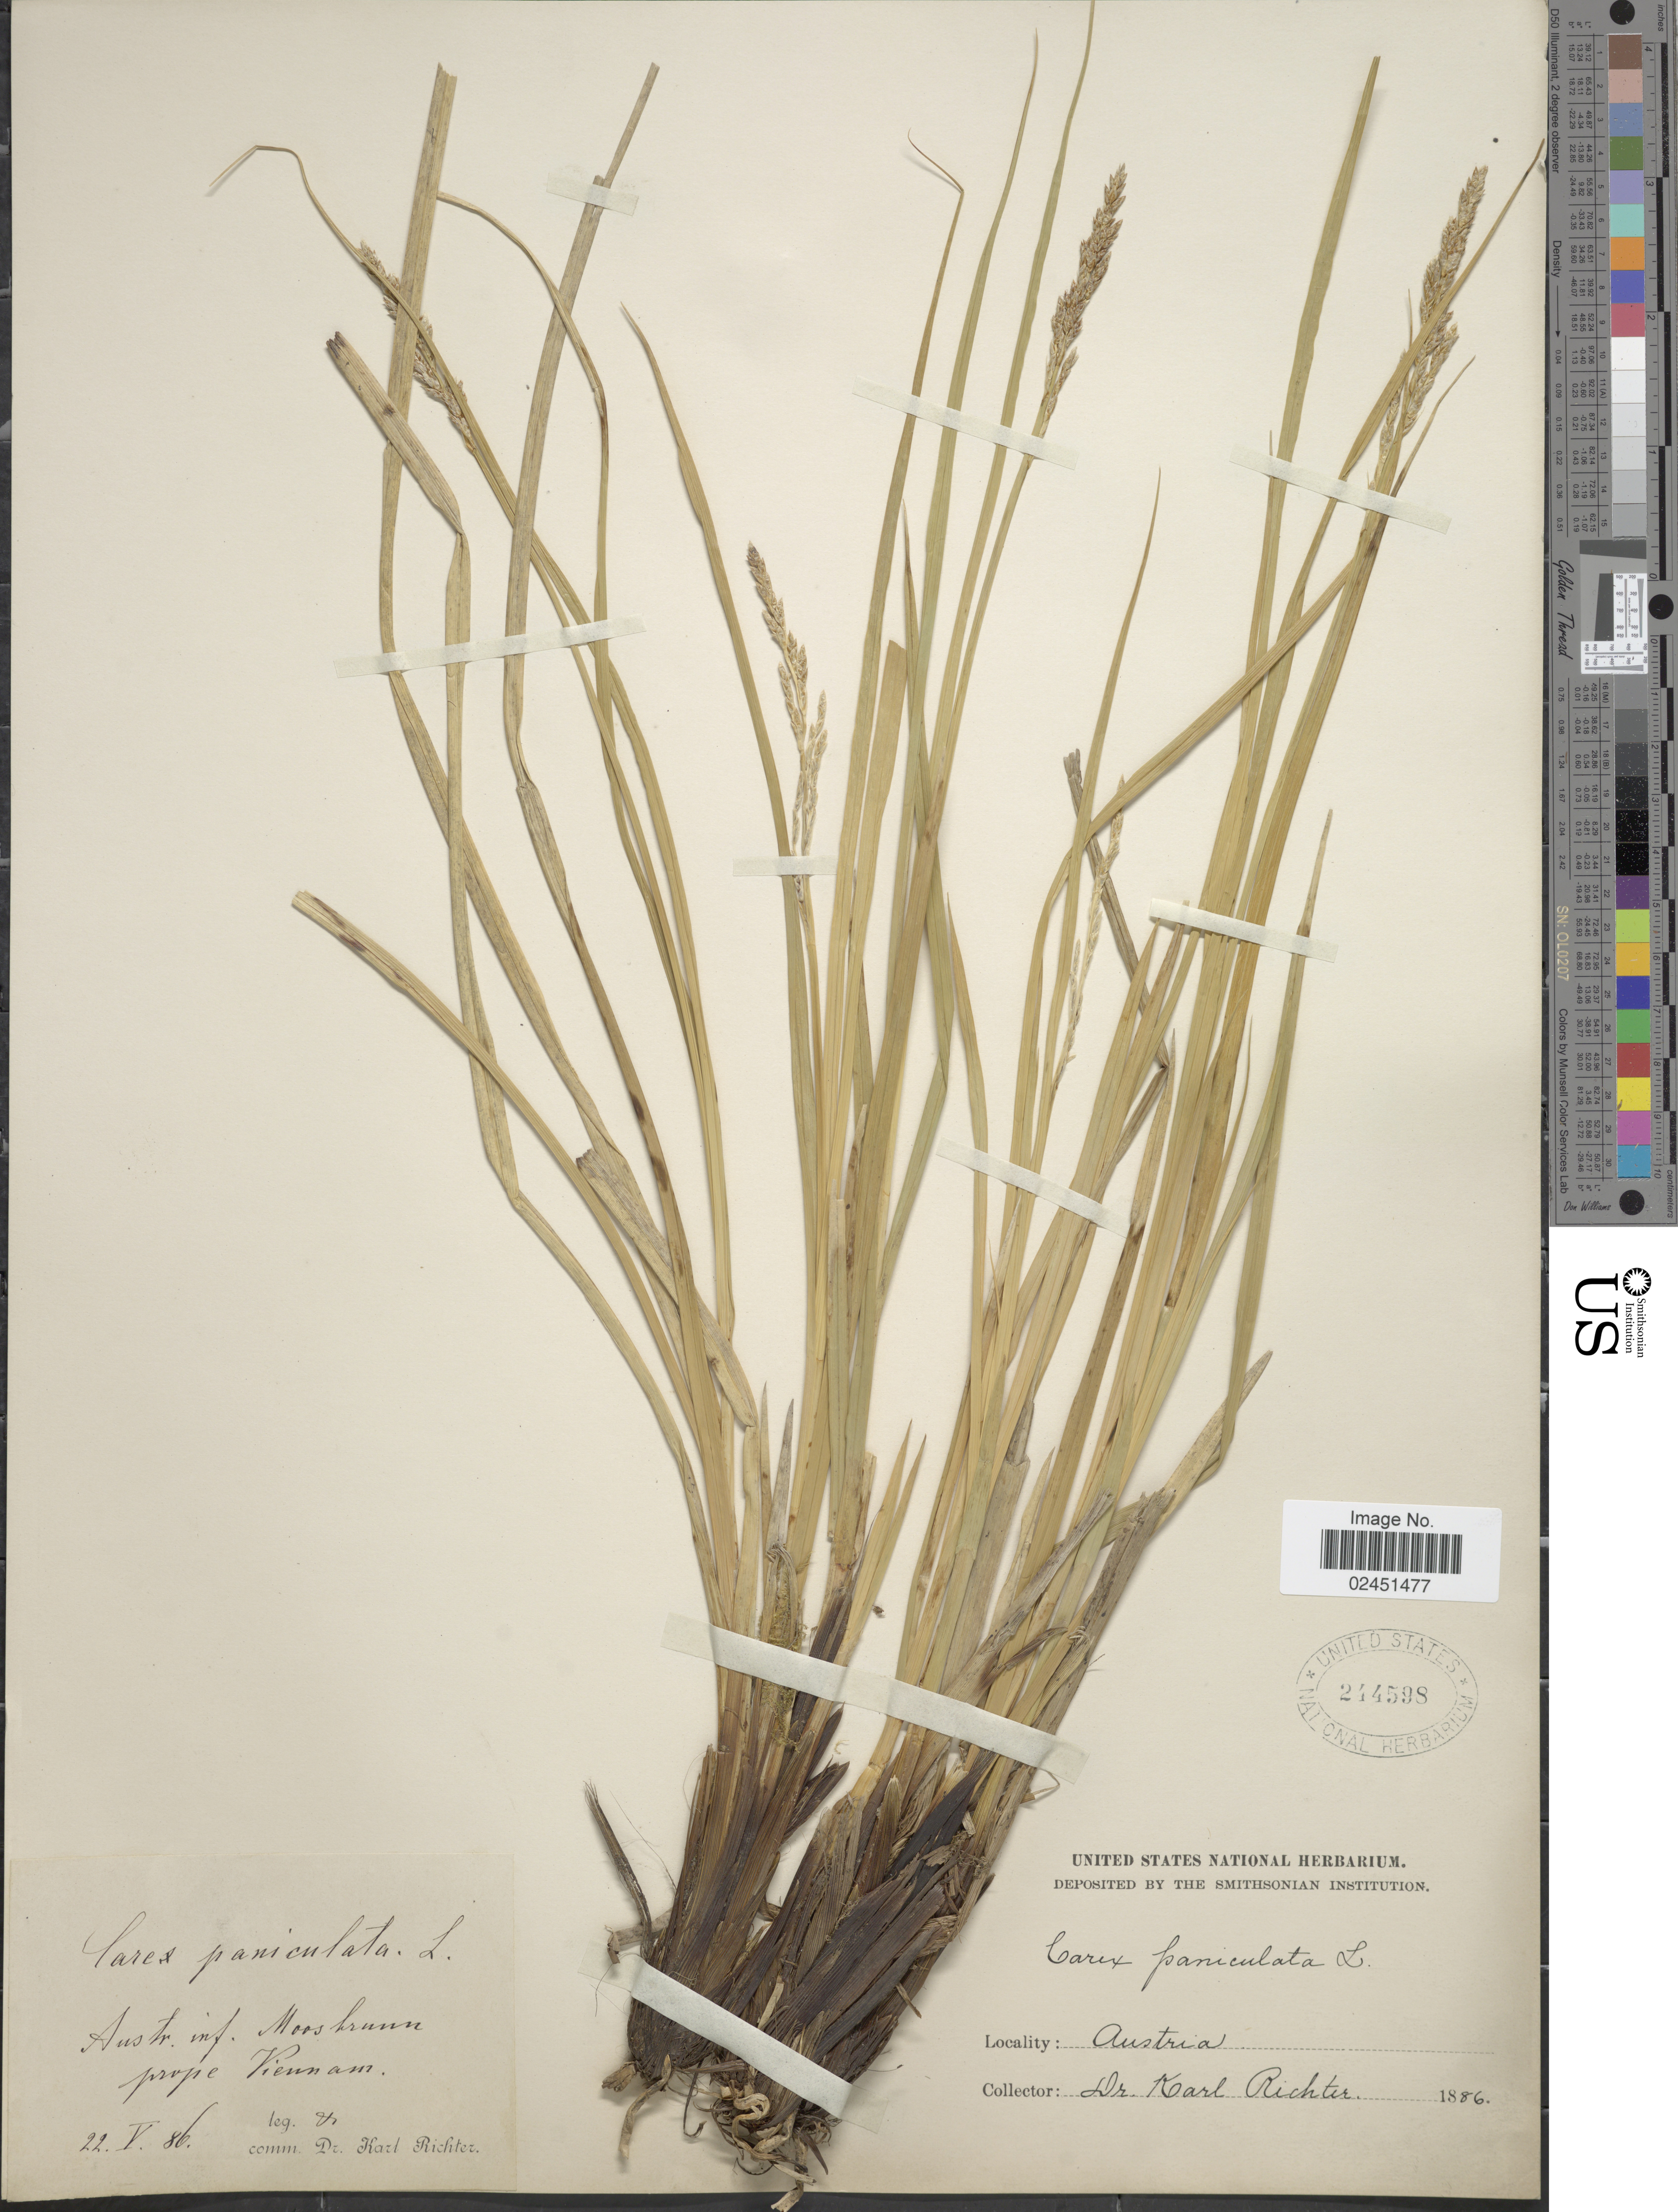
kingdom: Plantae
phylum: Tracheophyta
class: Liliopsida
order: Poales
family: Cyperaceae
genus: Carex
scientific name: Carex paniculata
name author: L.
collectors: K. Richter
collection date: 1886-05-22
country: Austria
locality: Mooskrunn prope Viennam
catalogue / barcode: US 244598